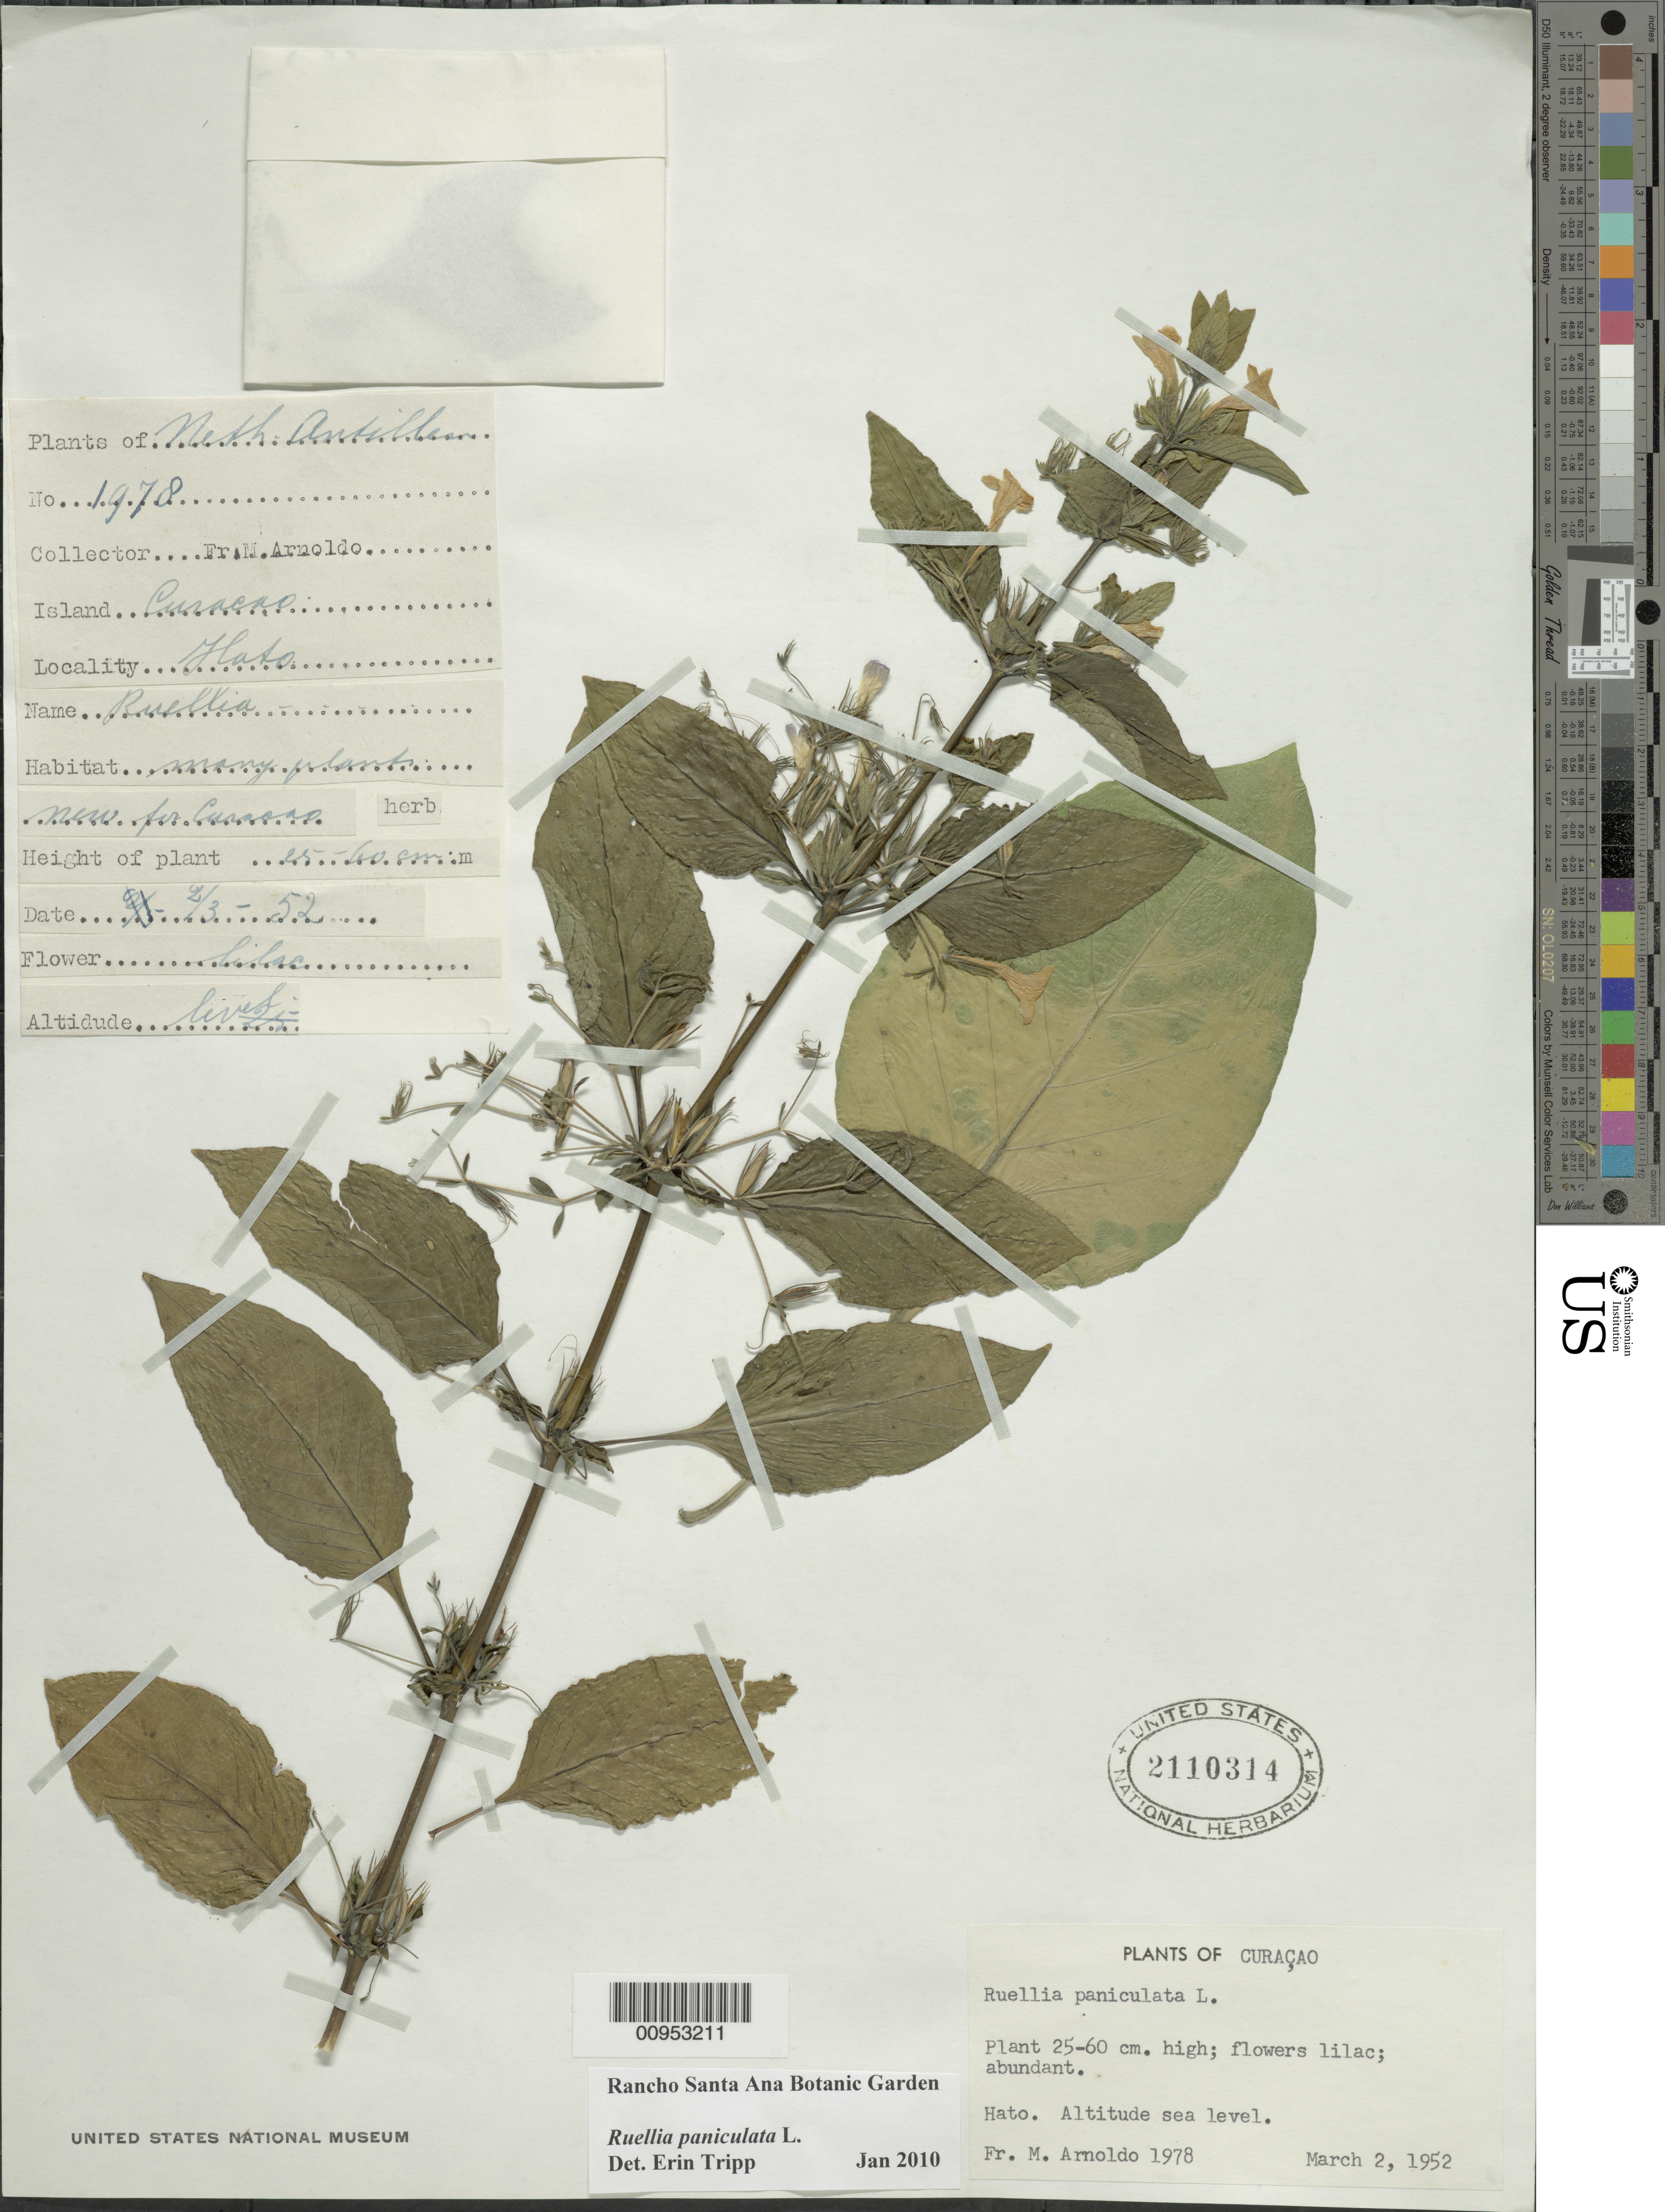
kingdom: Plantae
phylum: Tracheophyta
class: Magnoliopsida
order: Lamiales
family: Acanthaceae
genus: Ruellia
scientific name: Ruellia paniculata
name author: L.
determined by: Tripp, Erin A.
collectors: N. Arnoldo-Broeders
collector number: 1978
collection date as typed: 02 Mar 1952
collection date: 1952-03-02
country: Curaçao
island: Curaçao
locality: Hato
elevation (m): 0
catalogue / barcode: US 2110314